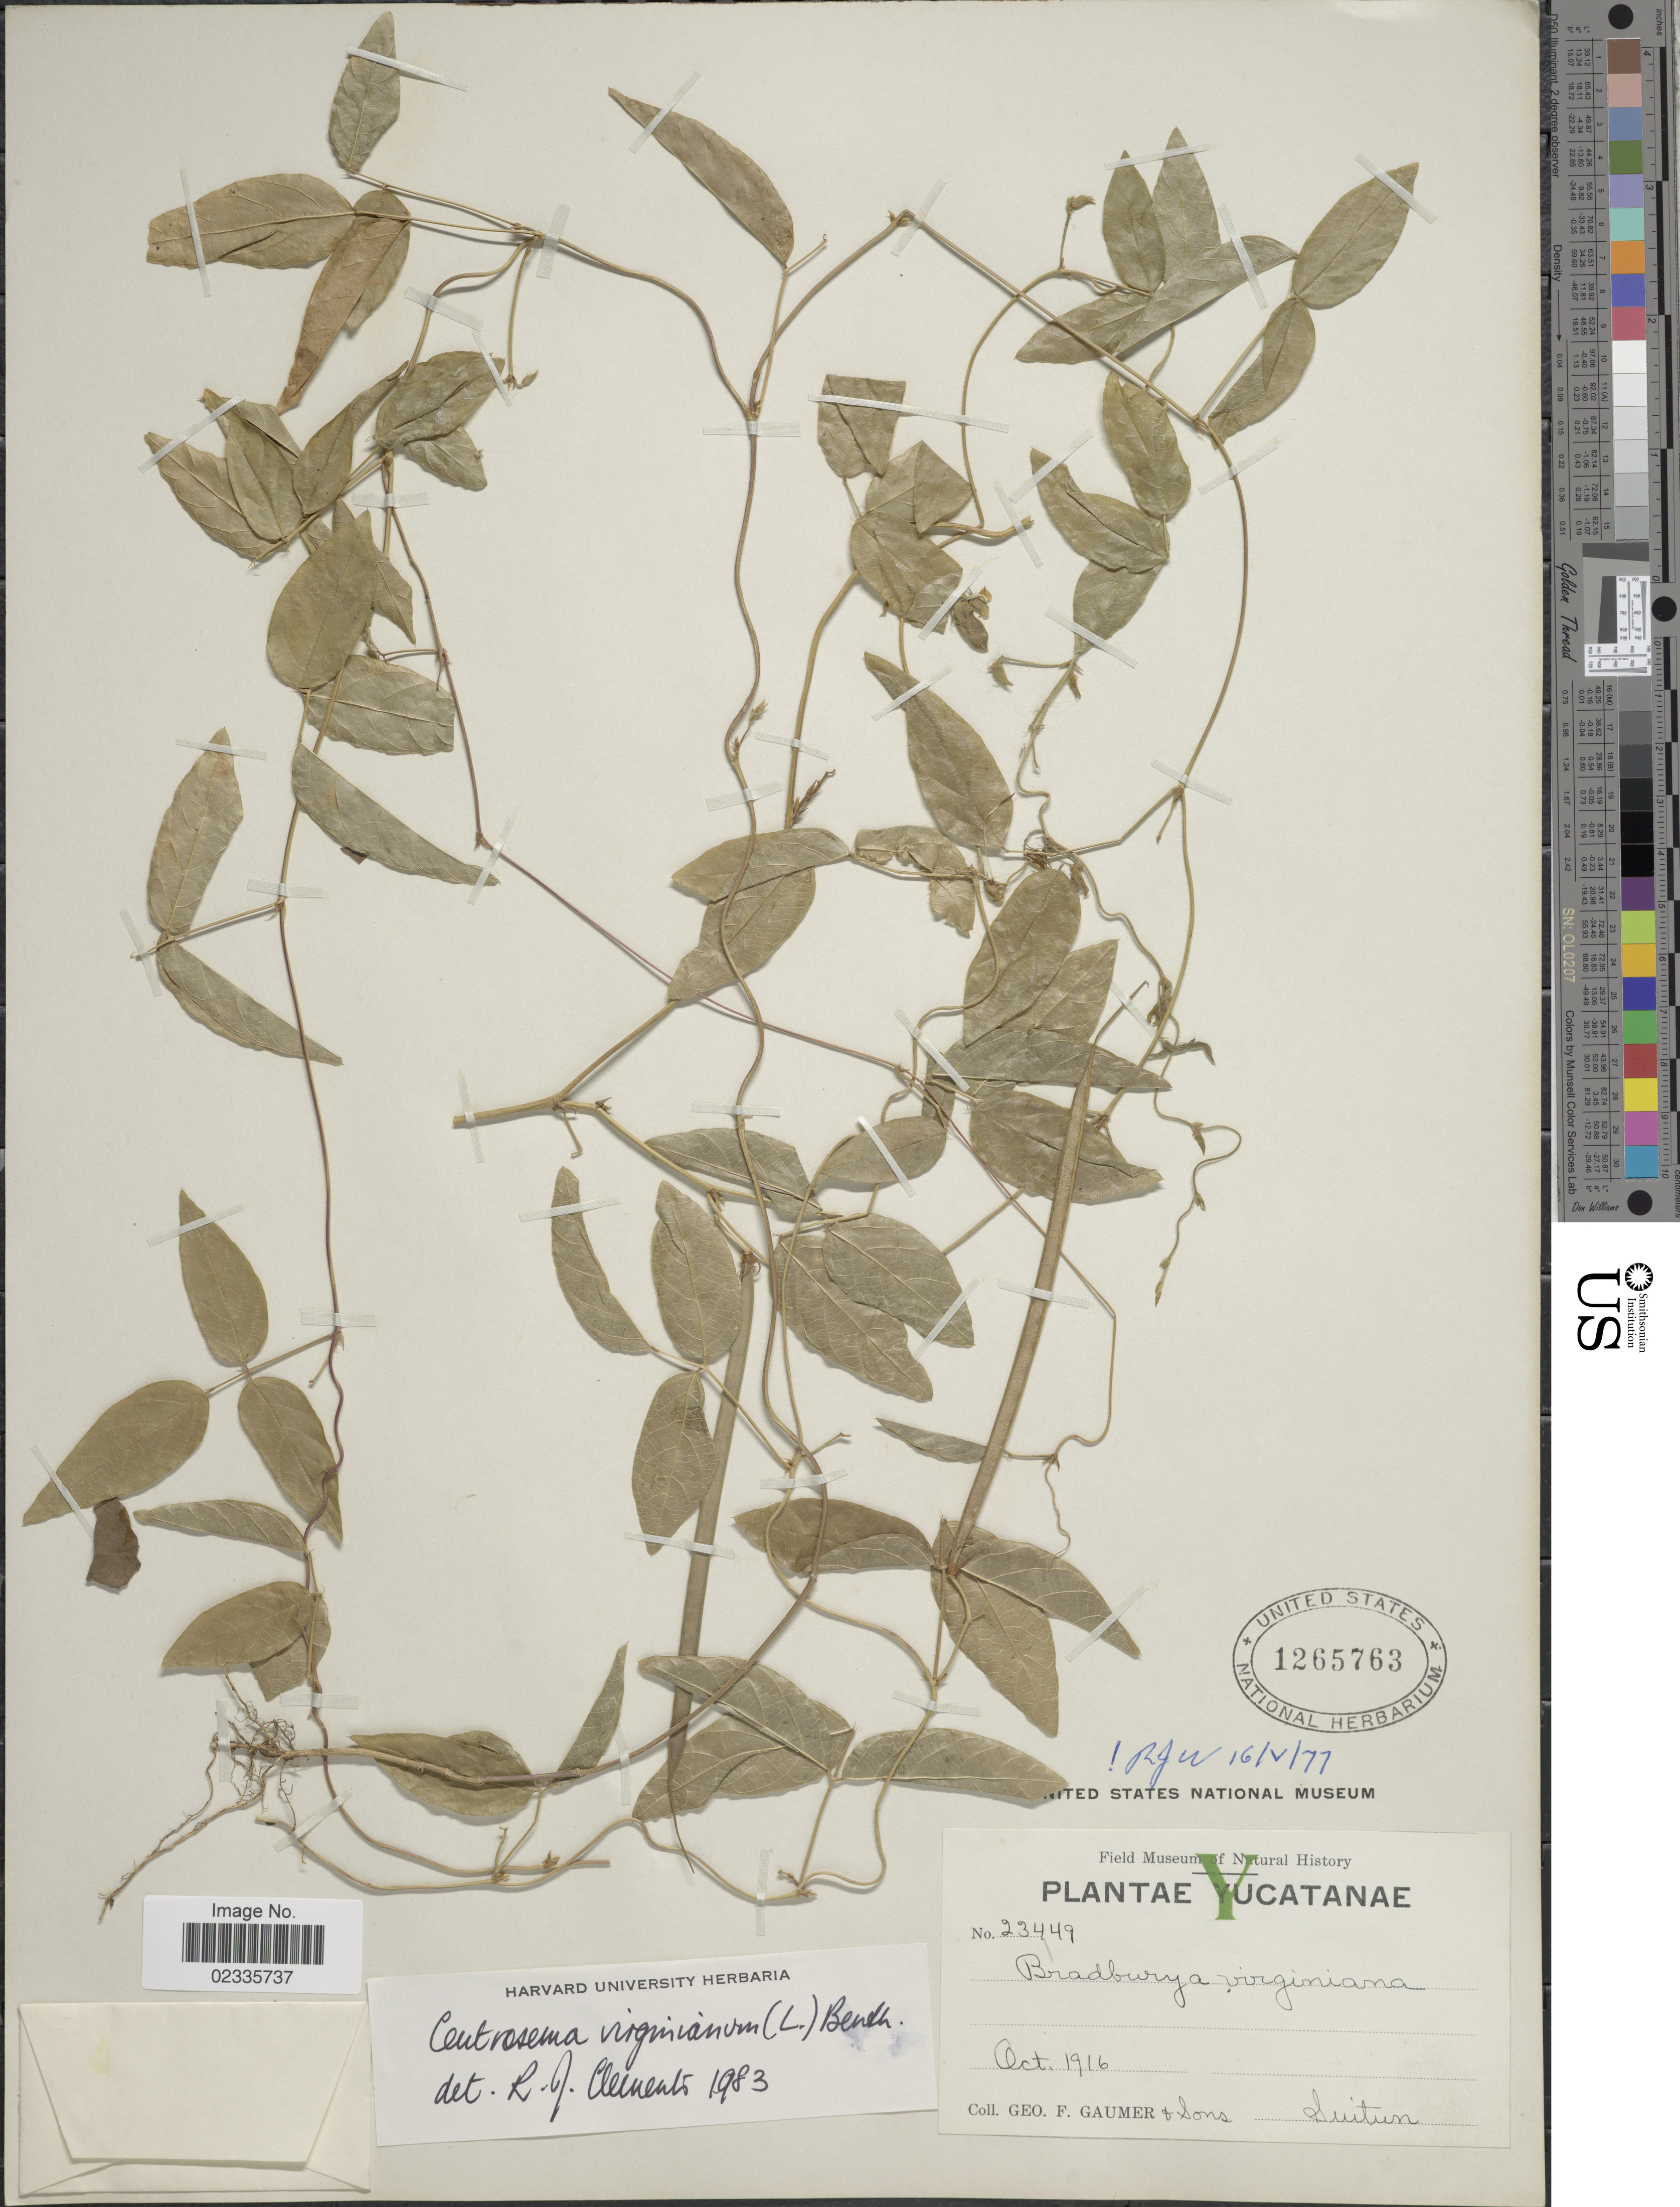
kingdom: Plantae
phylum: Tracheophyta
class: Magnoliopsida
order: Fabales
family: Fabaceae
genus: Centrosema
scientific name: Centrosema virginianum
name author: (L.) Benth.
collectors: G. F. Gaumer & et al.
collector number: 23449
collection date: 1916-10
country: Mexico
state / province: Yucatán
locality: Yucatanae. Suitun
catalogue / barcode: US 1265763